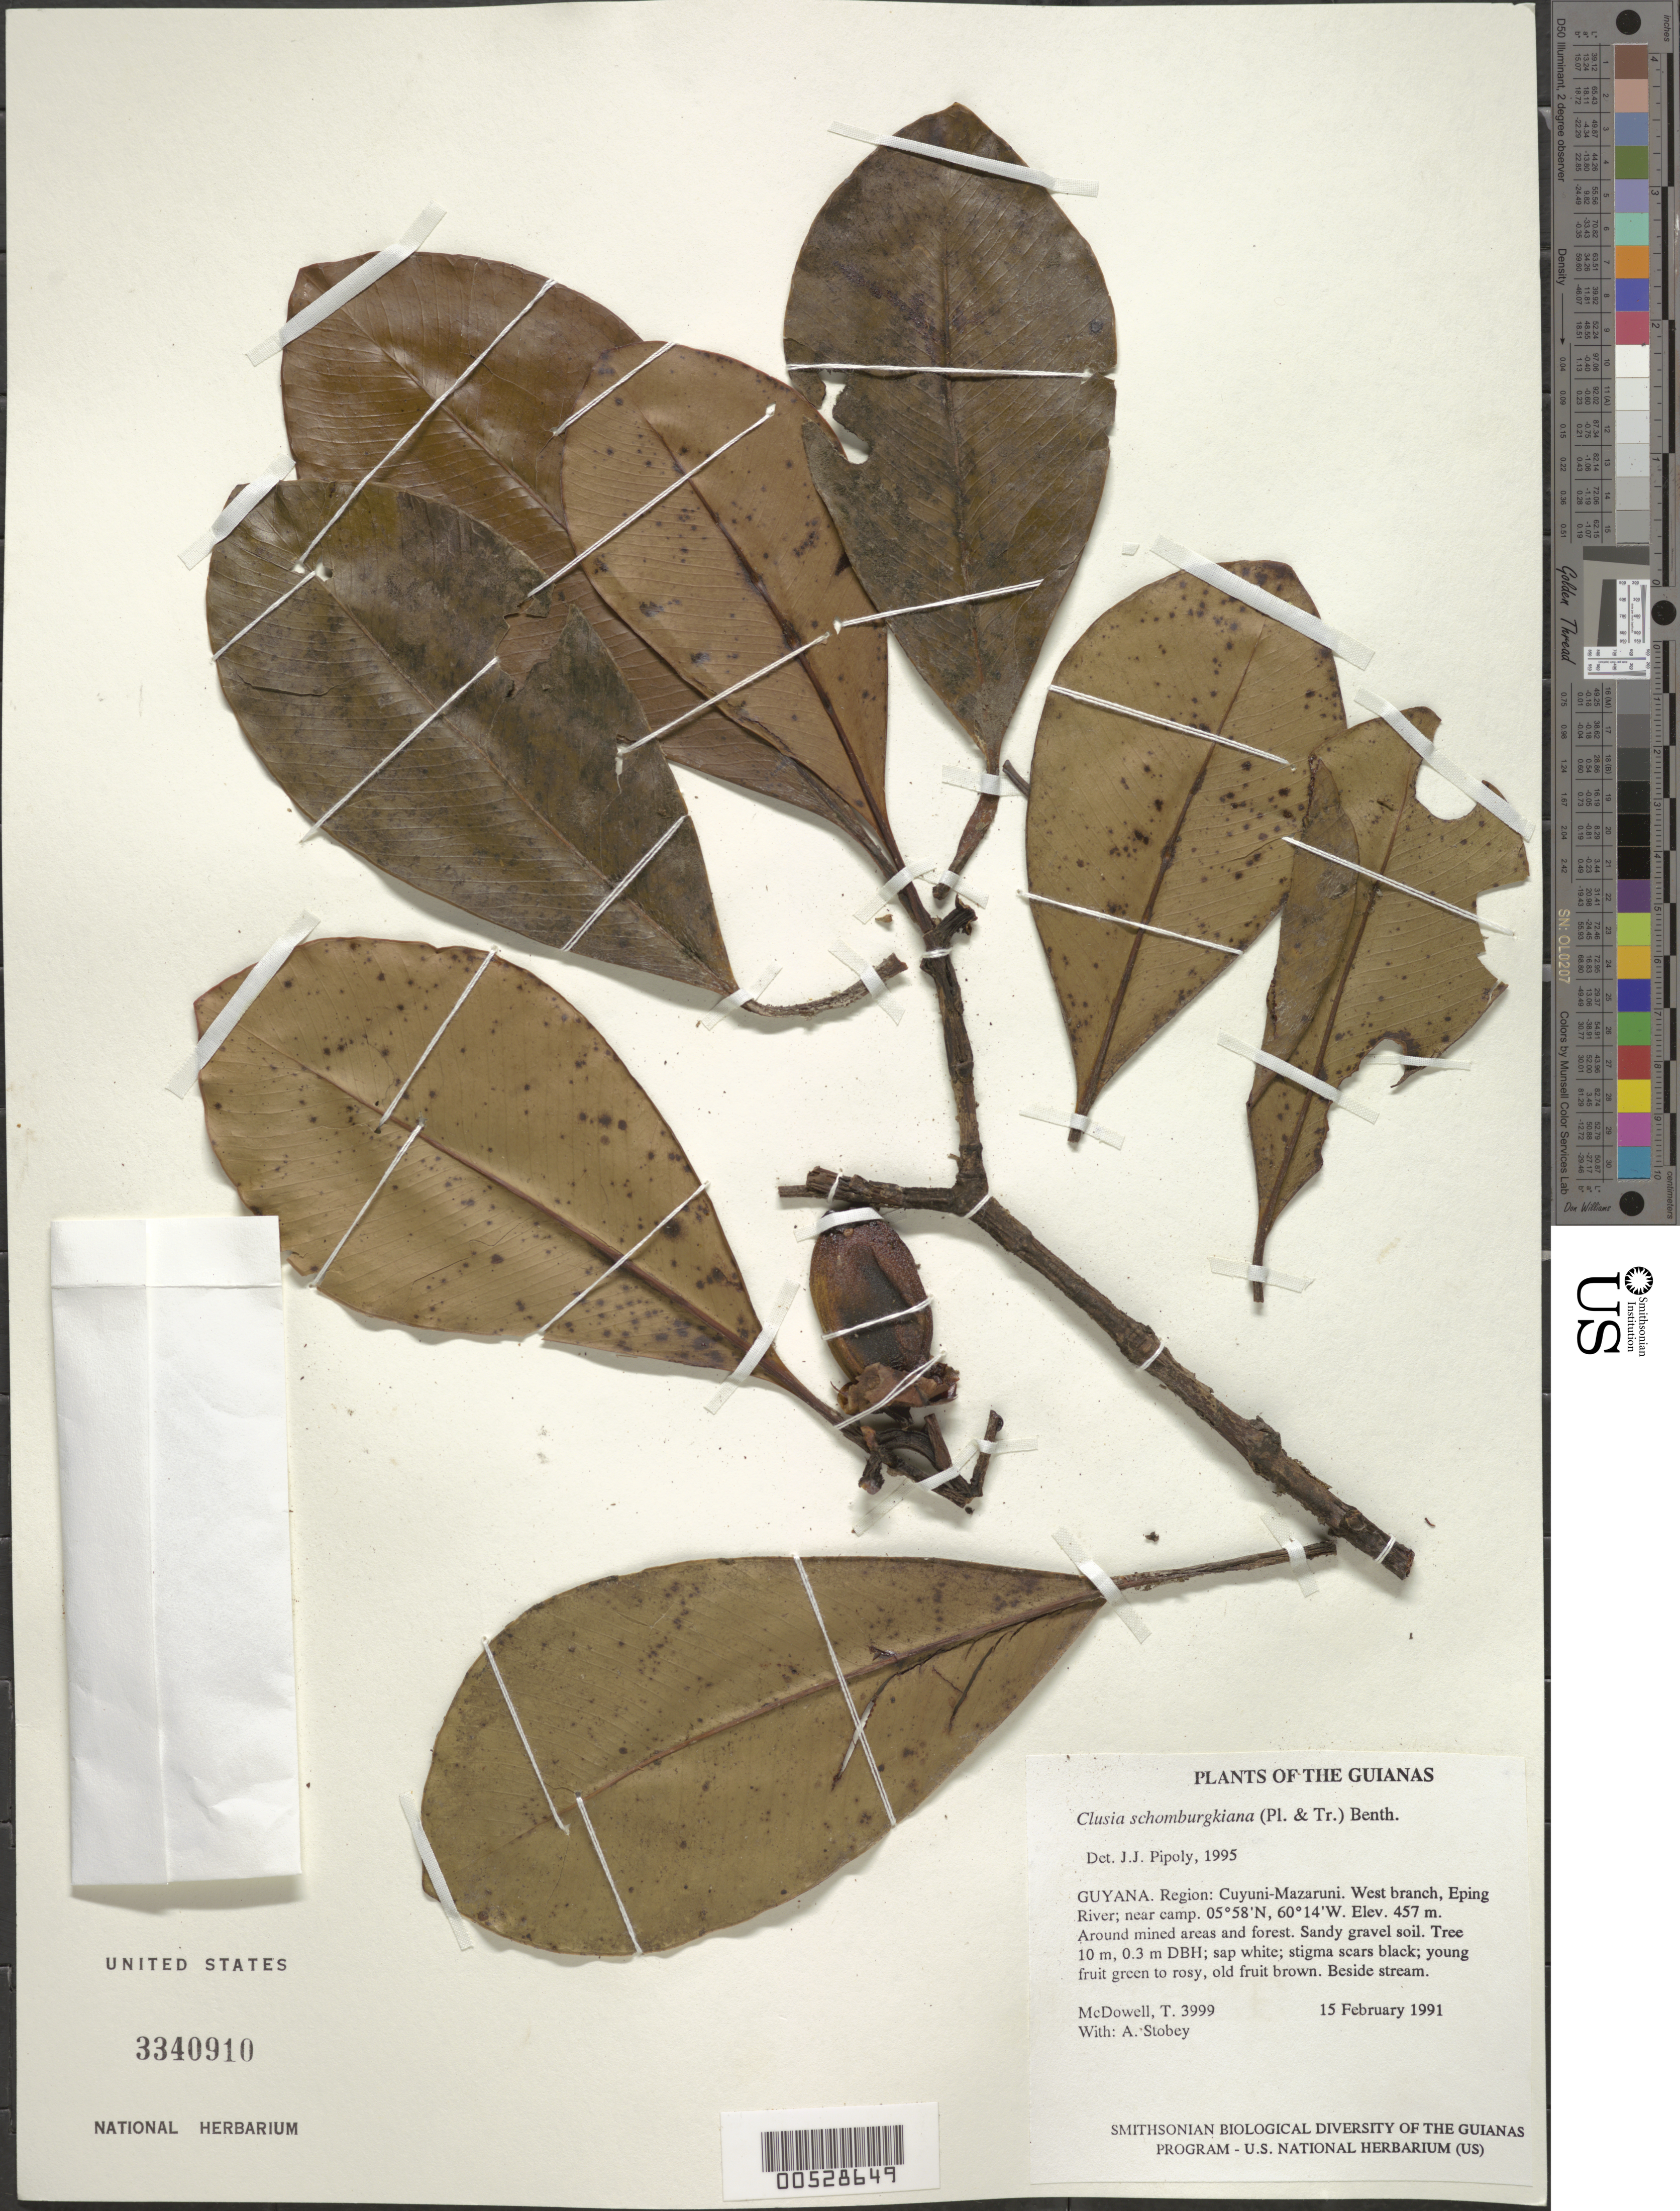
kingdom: Plantae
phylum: Tracheophyta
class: Magnoliopsida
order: Malpighiales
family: Clusiaceae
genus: Clusia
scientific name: Clusia schomburgkiana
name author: (Planch. & Triana) Benth. ex Engl.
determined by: Pipoly, J. J., III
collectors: T. McDowell & A. Stobey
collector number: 3999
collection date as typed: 15 February 1991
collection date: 1991-02-15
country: Guyana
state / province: Cuyuni-Mazaruni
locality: West branch, Eping River; near camp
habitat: Around mined areas and forest. Sandy gravel soil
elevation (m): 457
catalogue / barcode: US 3340910